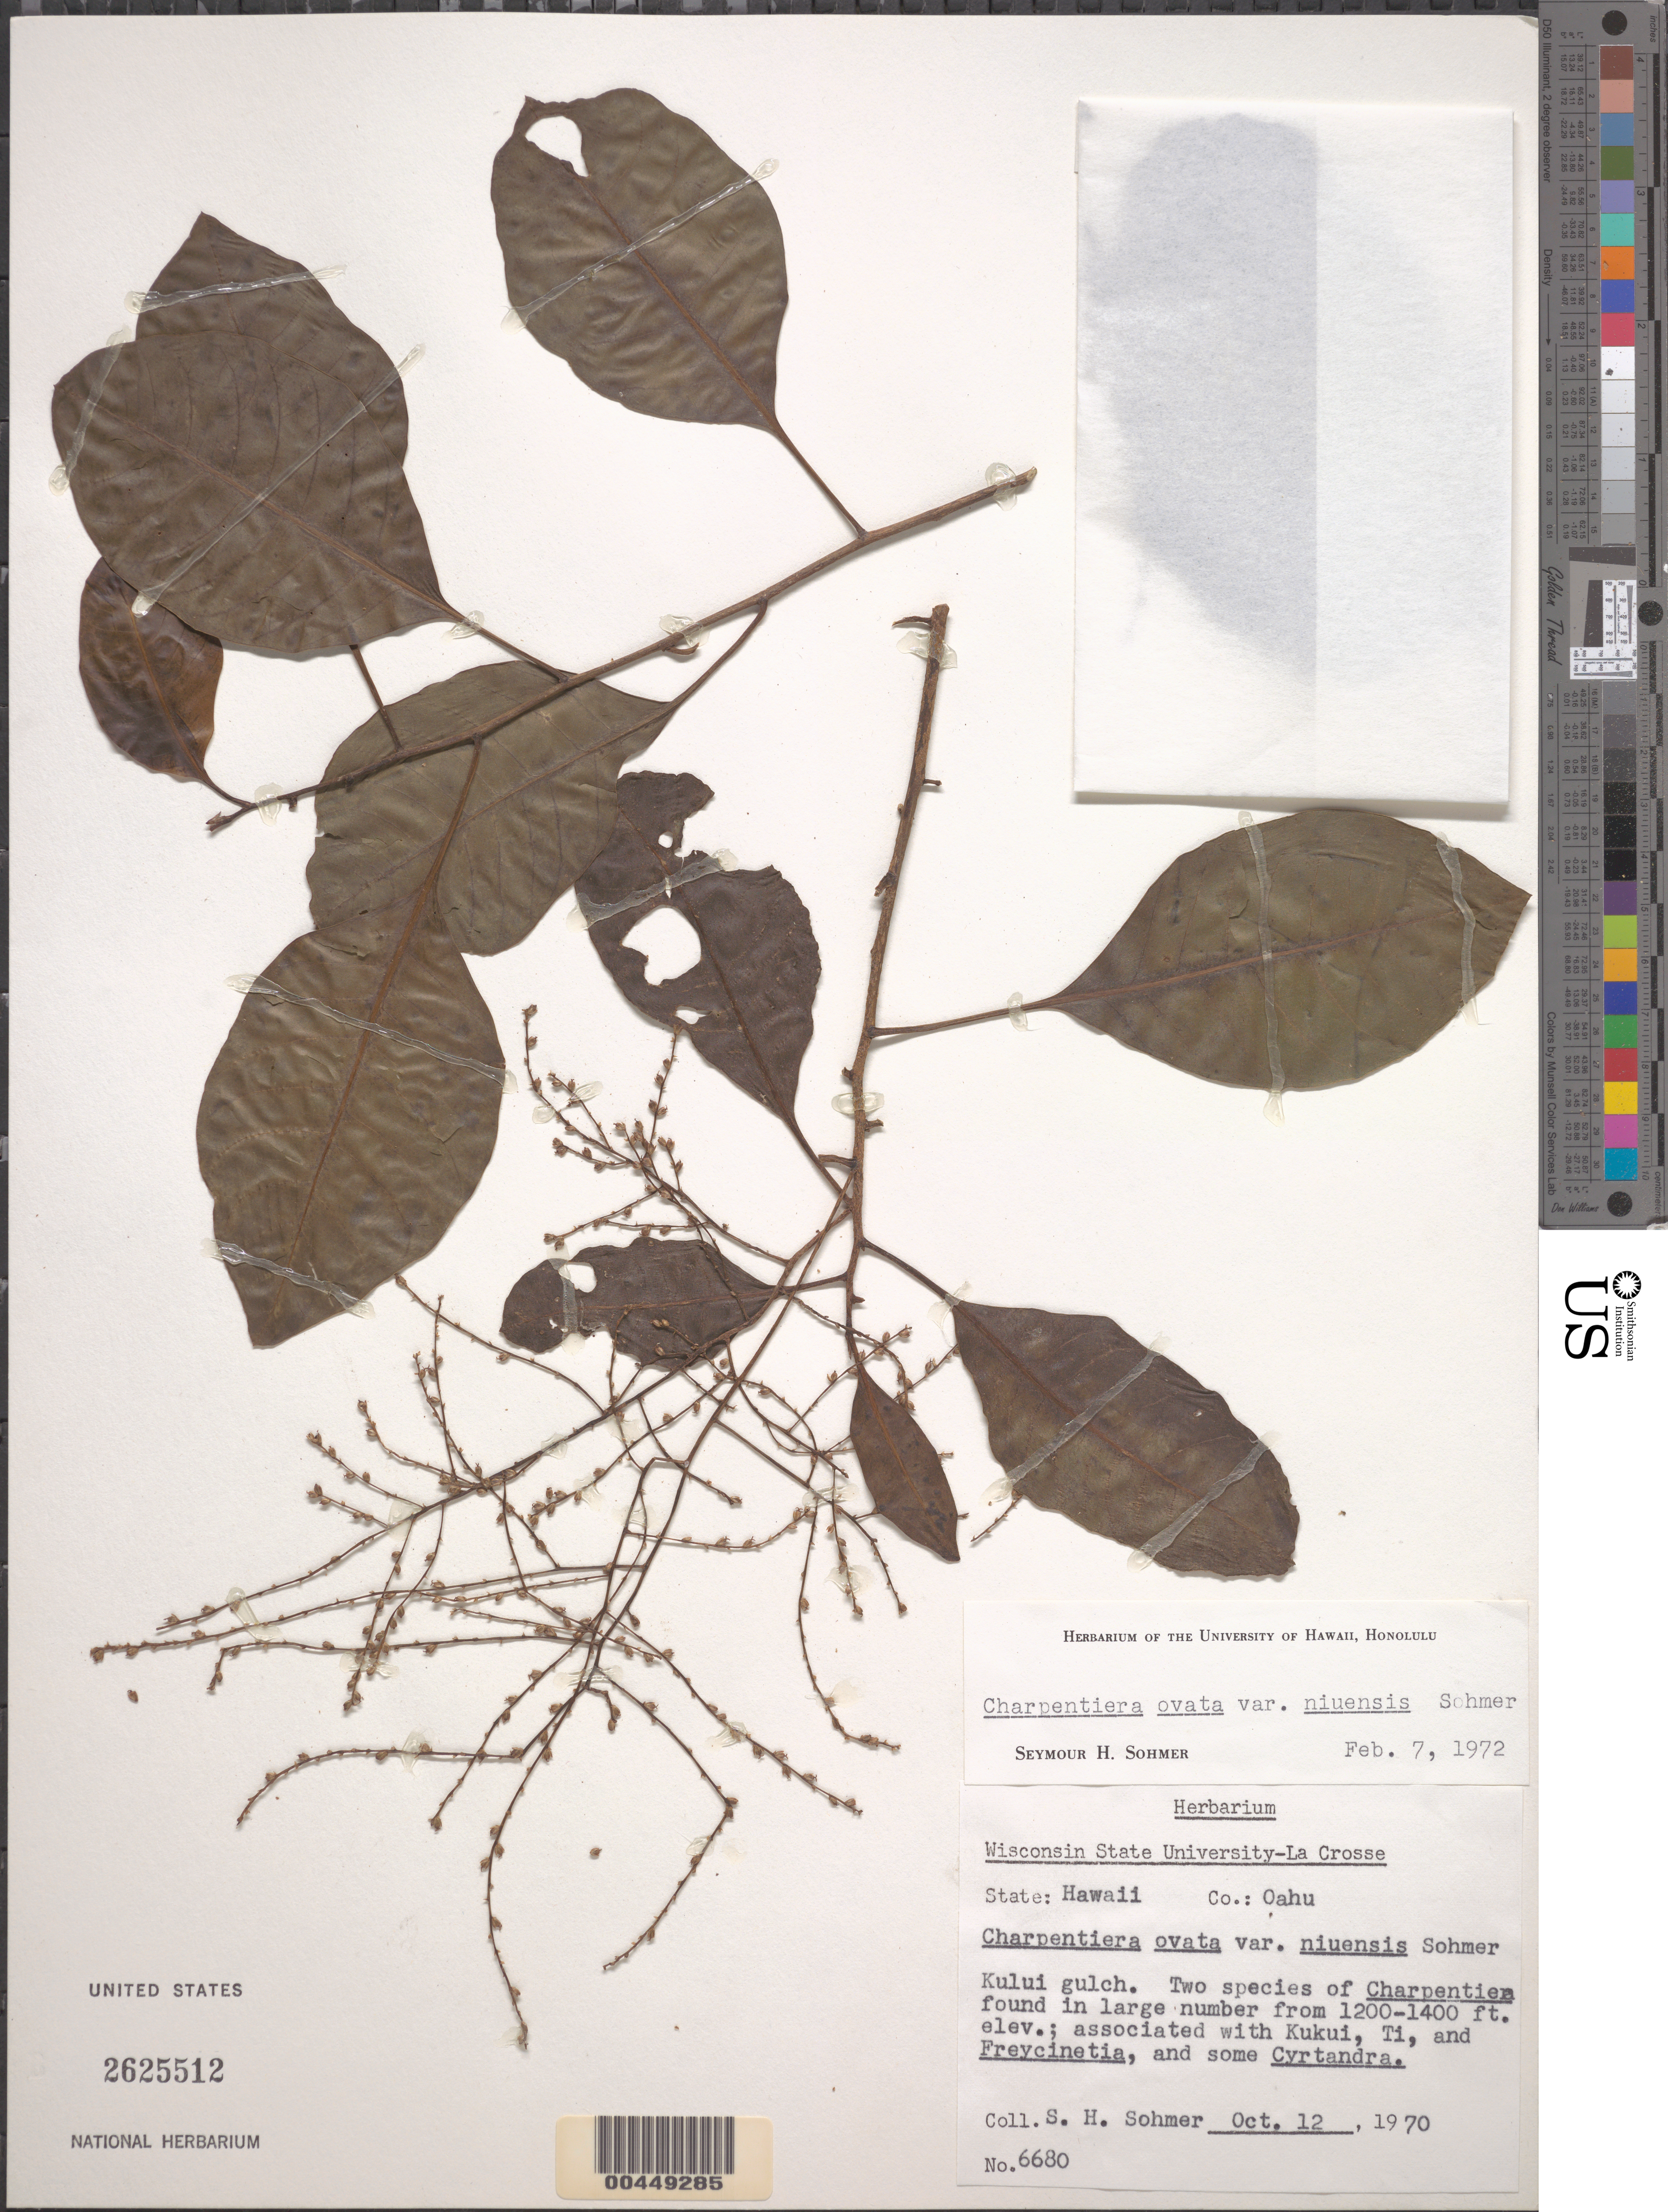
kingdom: Plantae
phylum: Tracheophyta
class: Magnoliopsida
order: Caryophyllales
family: Amaranthaceae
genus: Charpentiera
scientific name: Charpentiera ovata var. niuensis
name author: Sohmer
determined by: Sohmer, S. H.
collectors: S. H. Sohmer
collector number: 6680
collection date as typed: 12 Oct 1970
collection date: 1970-10-12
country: United States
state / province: Hawaii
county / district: Honolulu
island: Oahu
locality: Kului Gulch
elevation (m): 366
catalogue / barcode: US 2625512